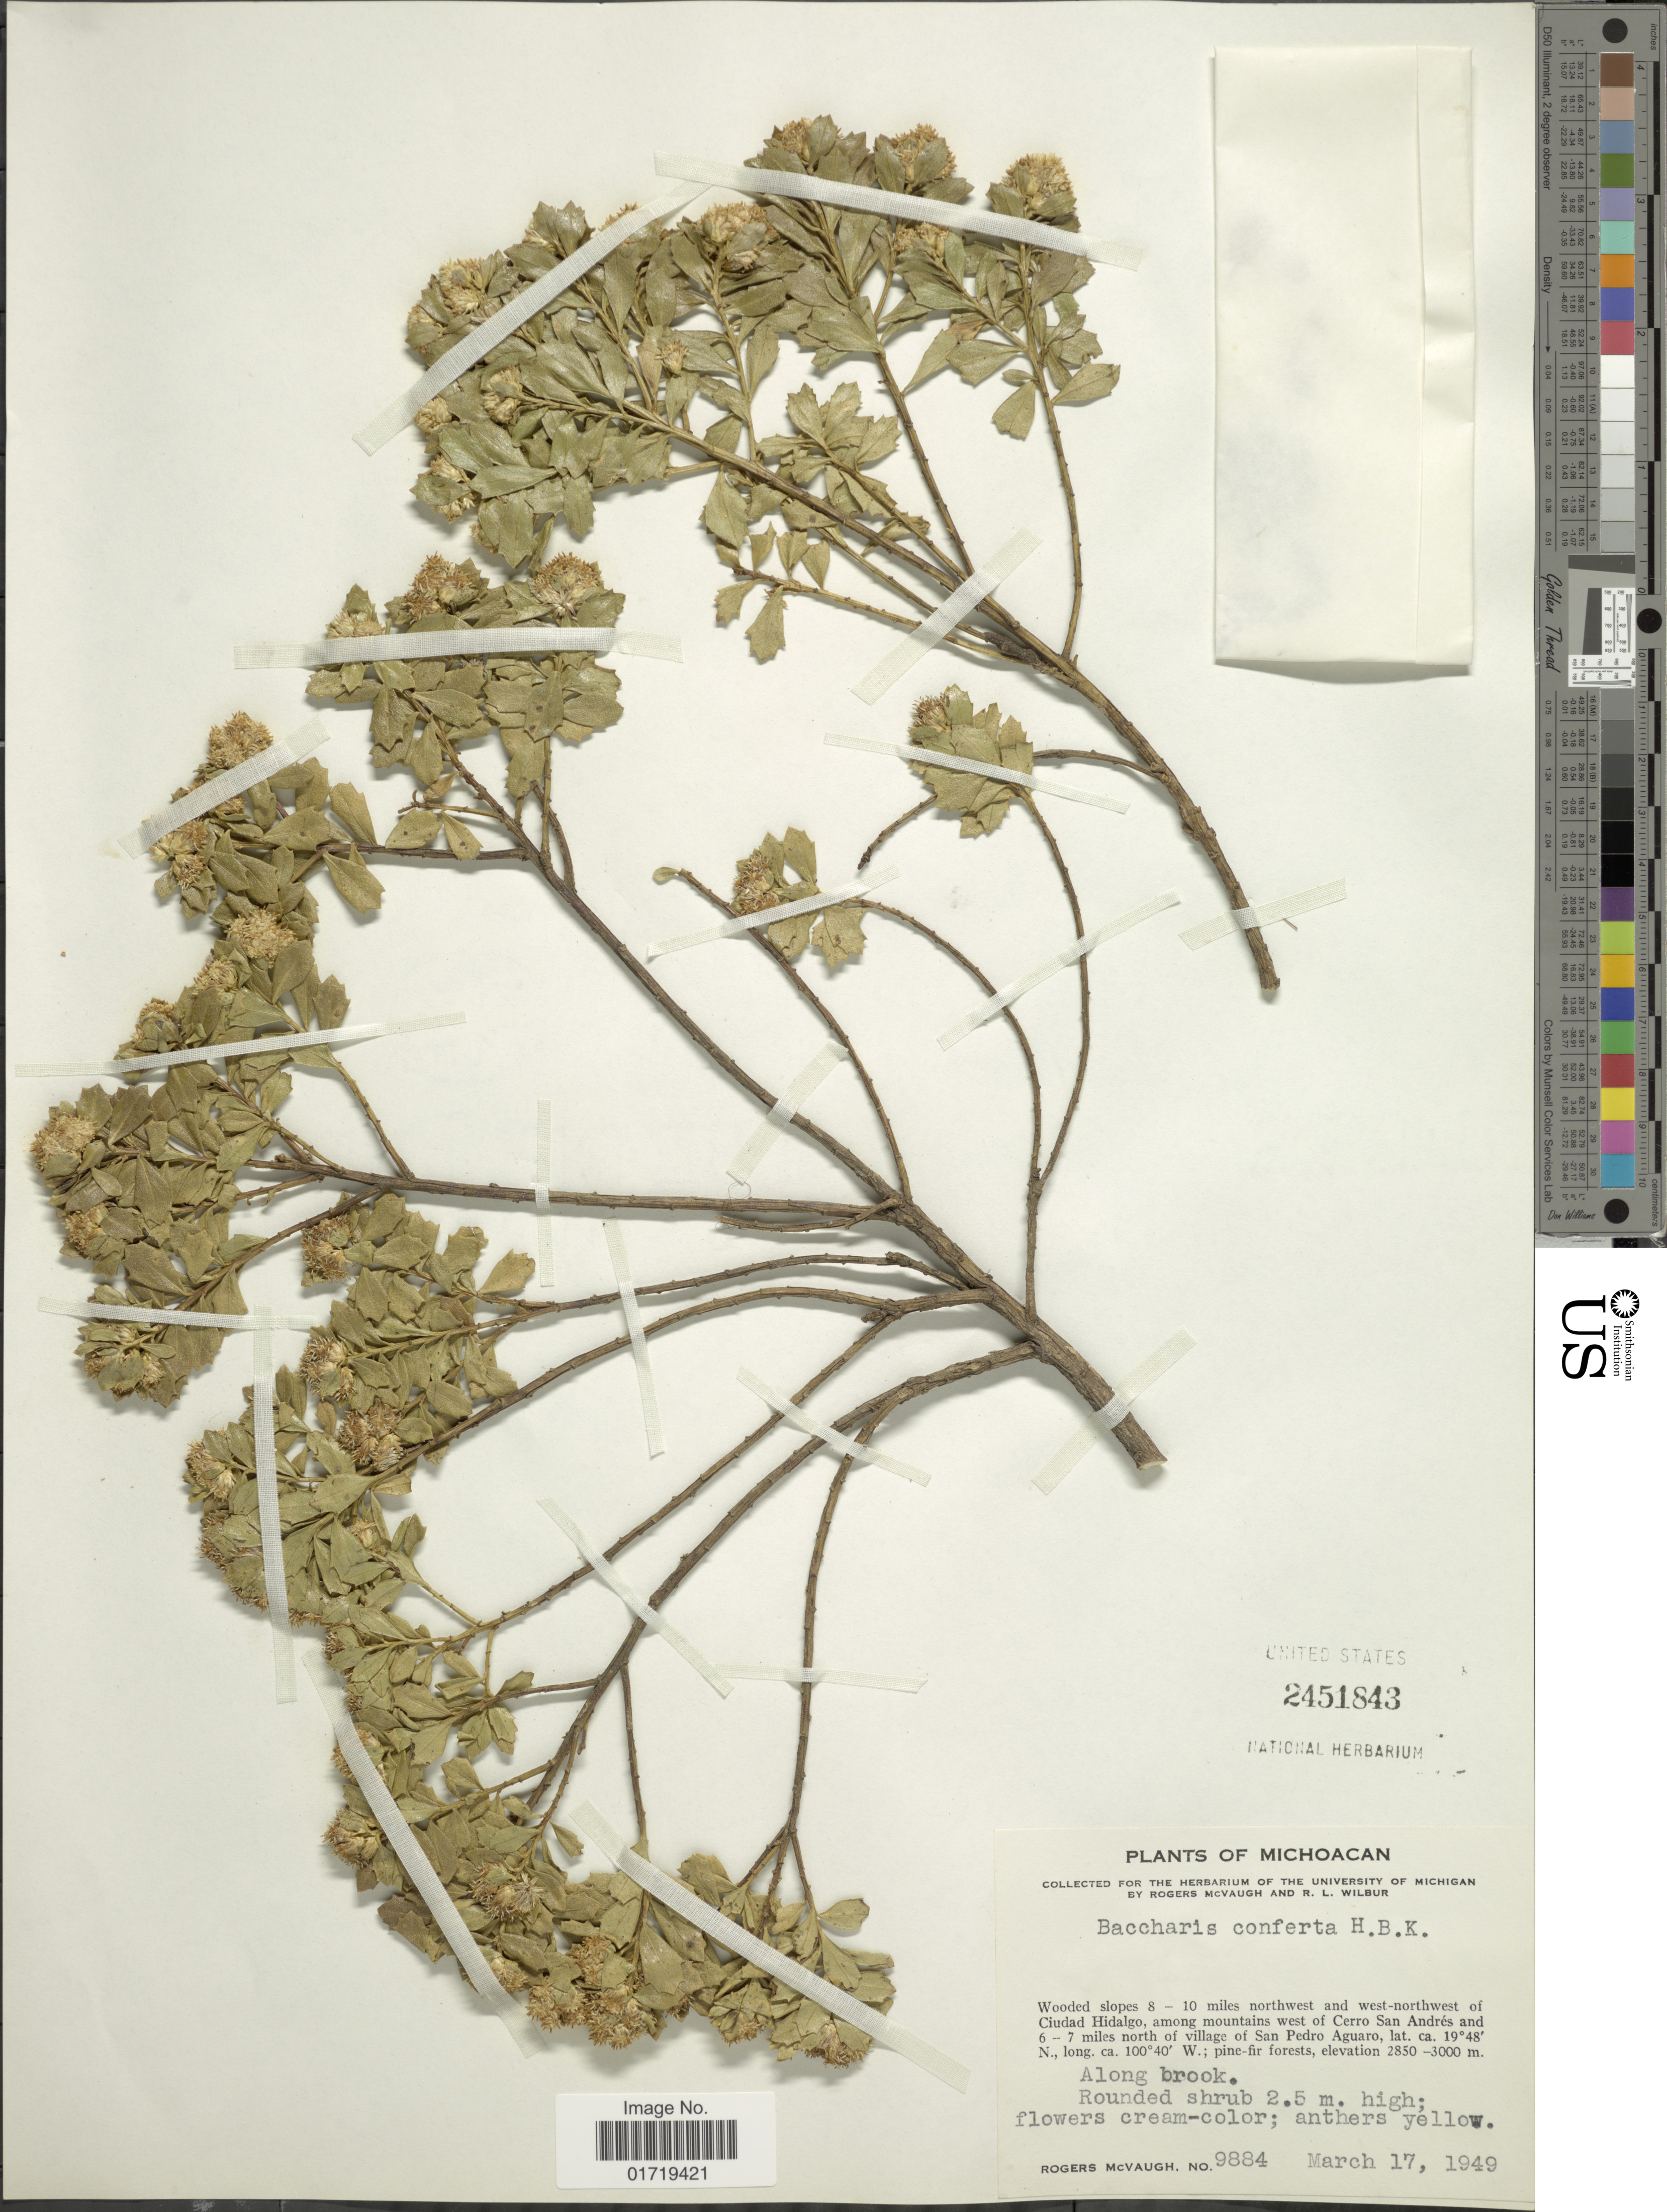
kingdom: Plantae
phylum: Tracheophyta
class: Magnoliopsida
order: Asterales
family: Asteraceae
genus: Baccharis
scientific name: Baccharis conferta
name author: Kunth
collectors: R. McVaugh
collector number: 9884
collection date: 1949-03-17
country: Mexico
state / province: Michoacán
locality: Wooded slopes 8-10 miles northwest and west-northwest of Ciudad Hidalgo, among mountains west of Cerro San Andres and 6-7 miles north of village of San Pedro Aguaro, Along brook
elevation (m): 2850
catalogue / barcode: US 2451843